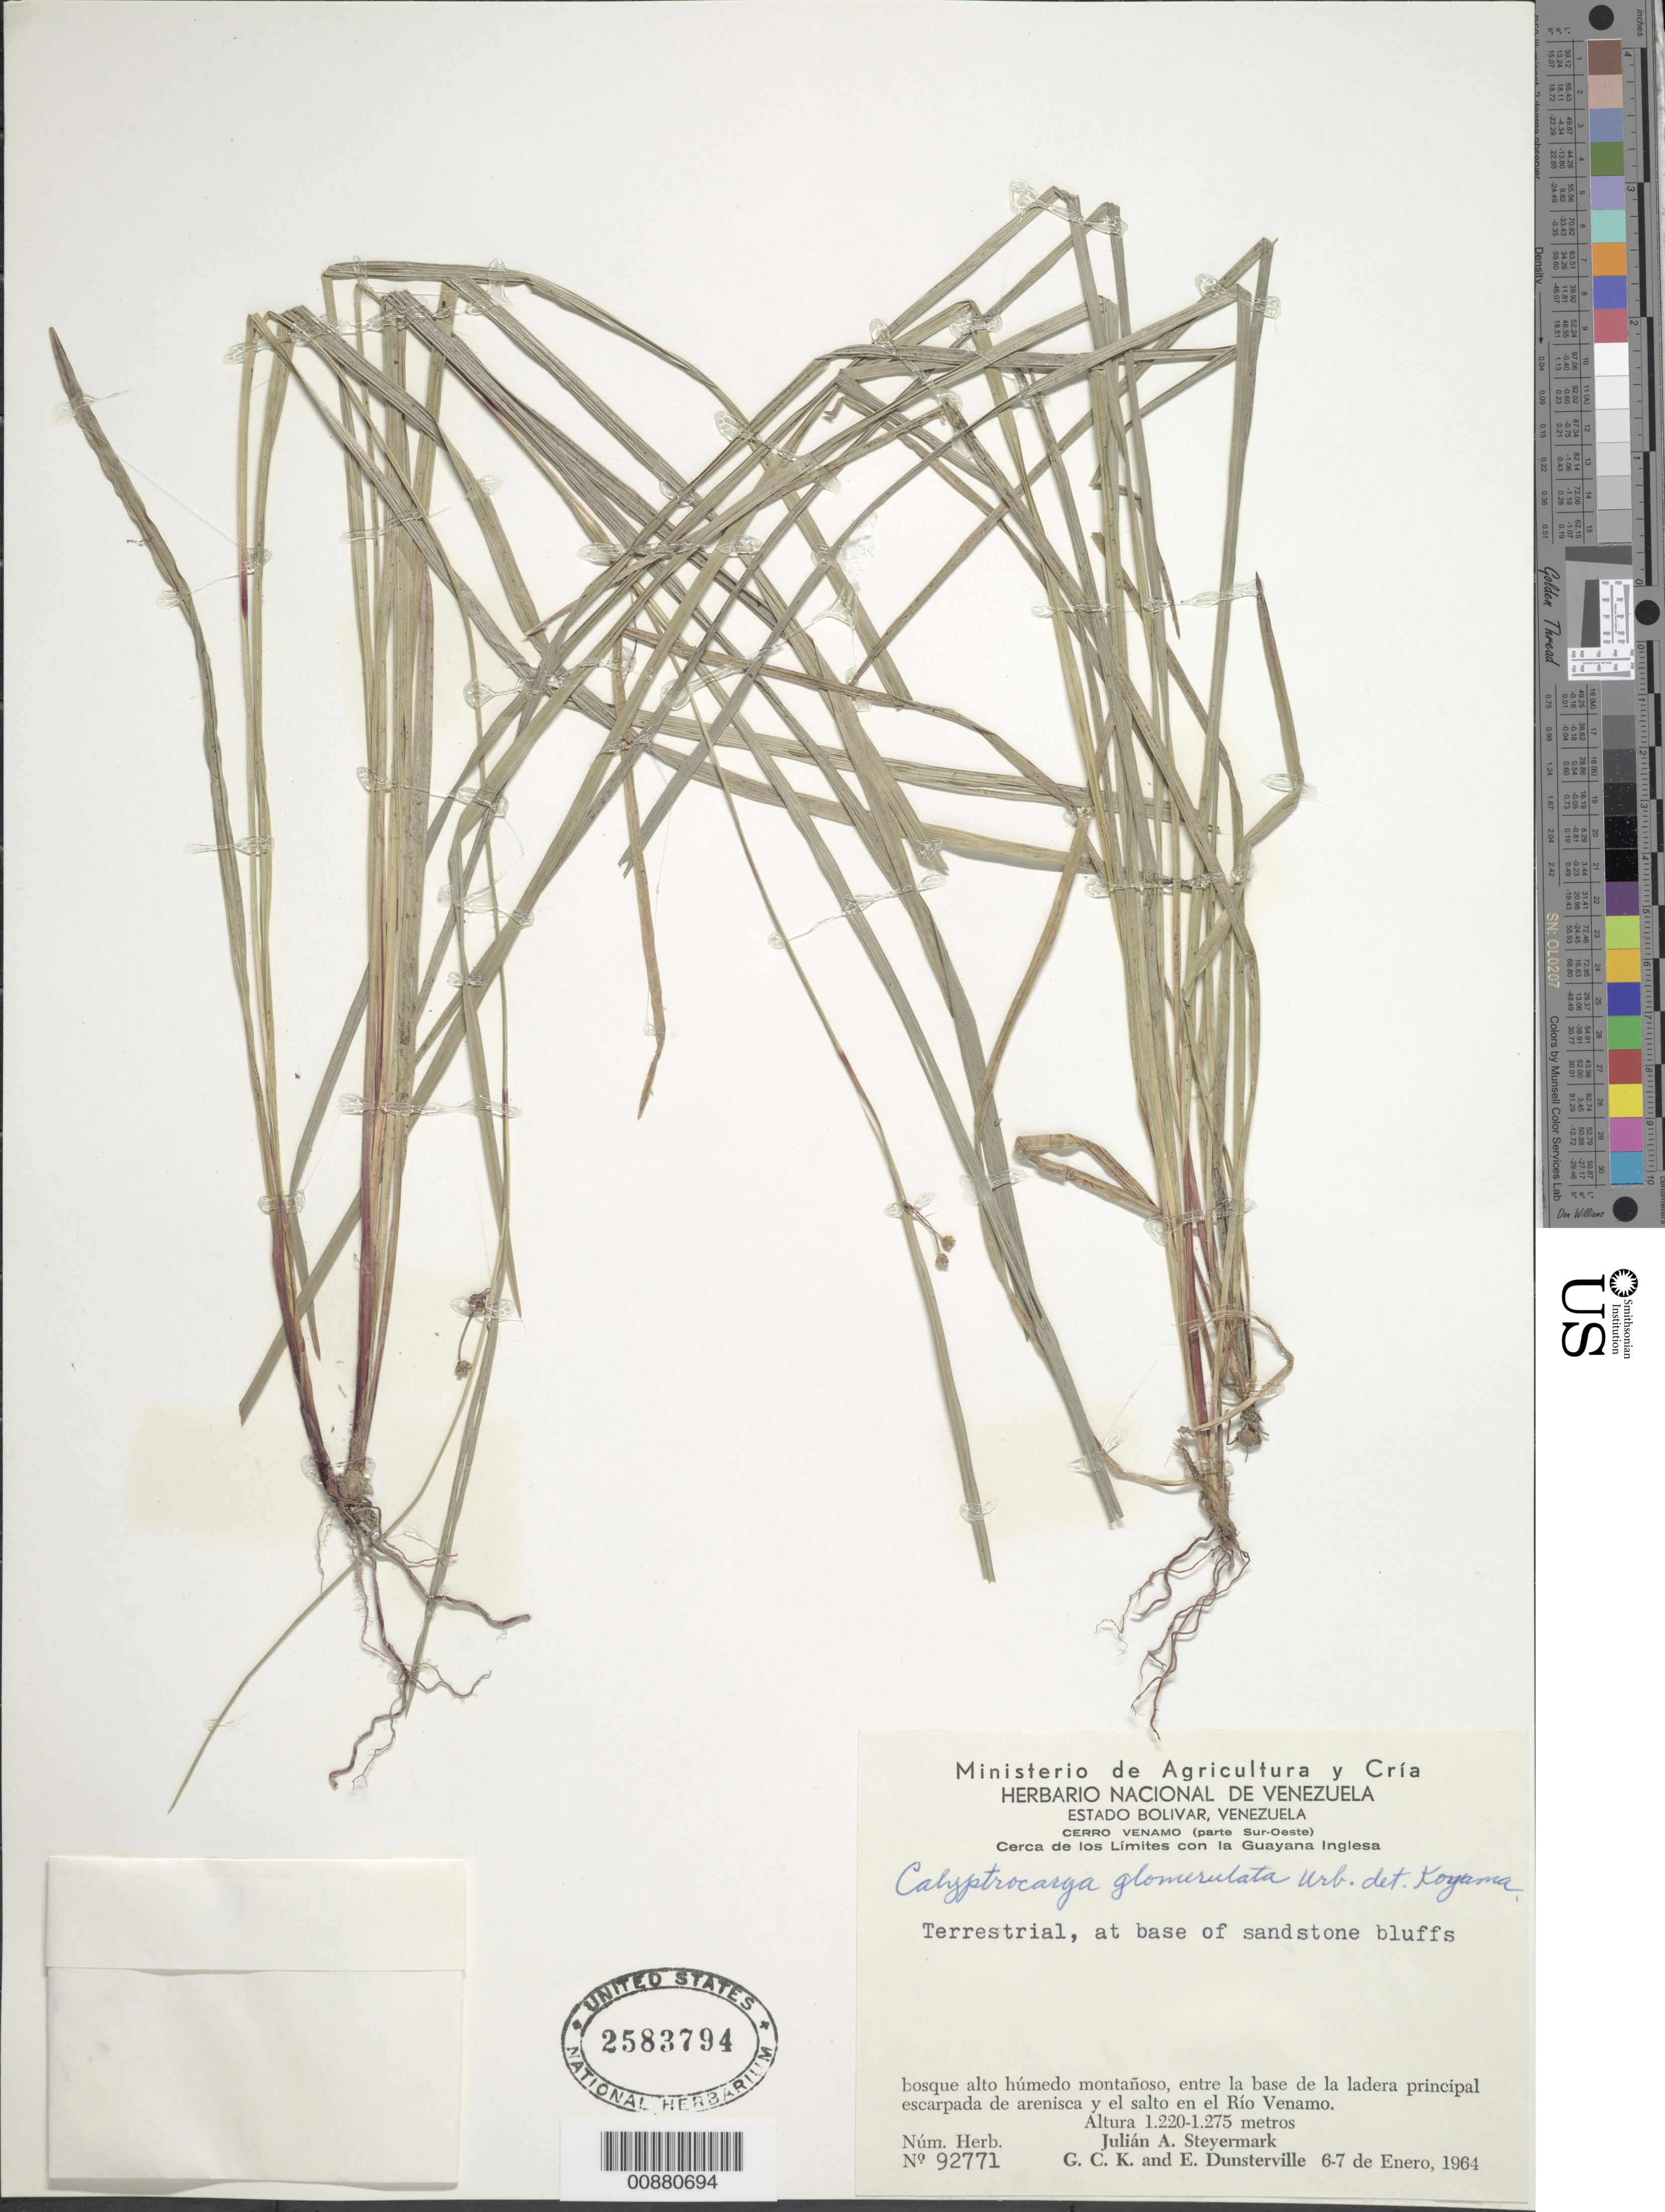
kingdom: Plantae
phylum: Tracheophyta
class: Liliopsida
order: Poales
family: Cyperaceae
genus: Calyptrocarya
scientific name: Calyptrocarya glomerulata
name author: (Brongn.) Urb.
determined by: Koyama, Tetsuo M.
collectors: J. Steyermark, G. C. K. Dunsterville & E. Dunsterville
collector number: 92771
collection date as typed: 6-Jan-64 to 7-Jan-64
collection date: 1964-01-06/1964-01-07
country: Venezuela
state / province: Bolívar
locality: Cerro Venamo (parte Sur-Oeste), Río Venamo, cerca de los limites con la Guayana Inglesa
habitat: Bosque alto humedo montanoso; at base of sandstone bluffs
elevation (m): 1220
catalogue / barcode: US 2583794